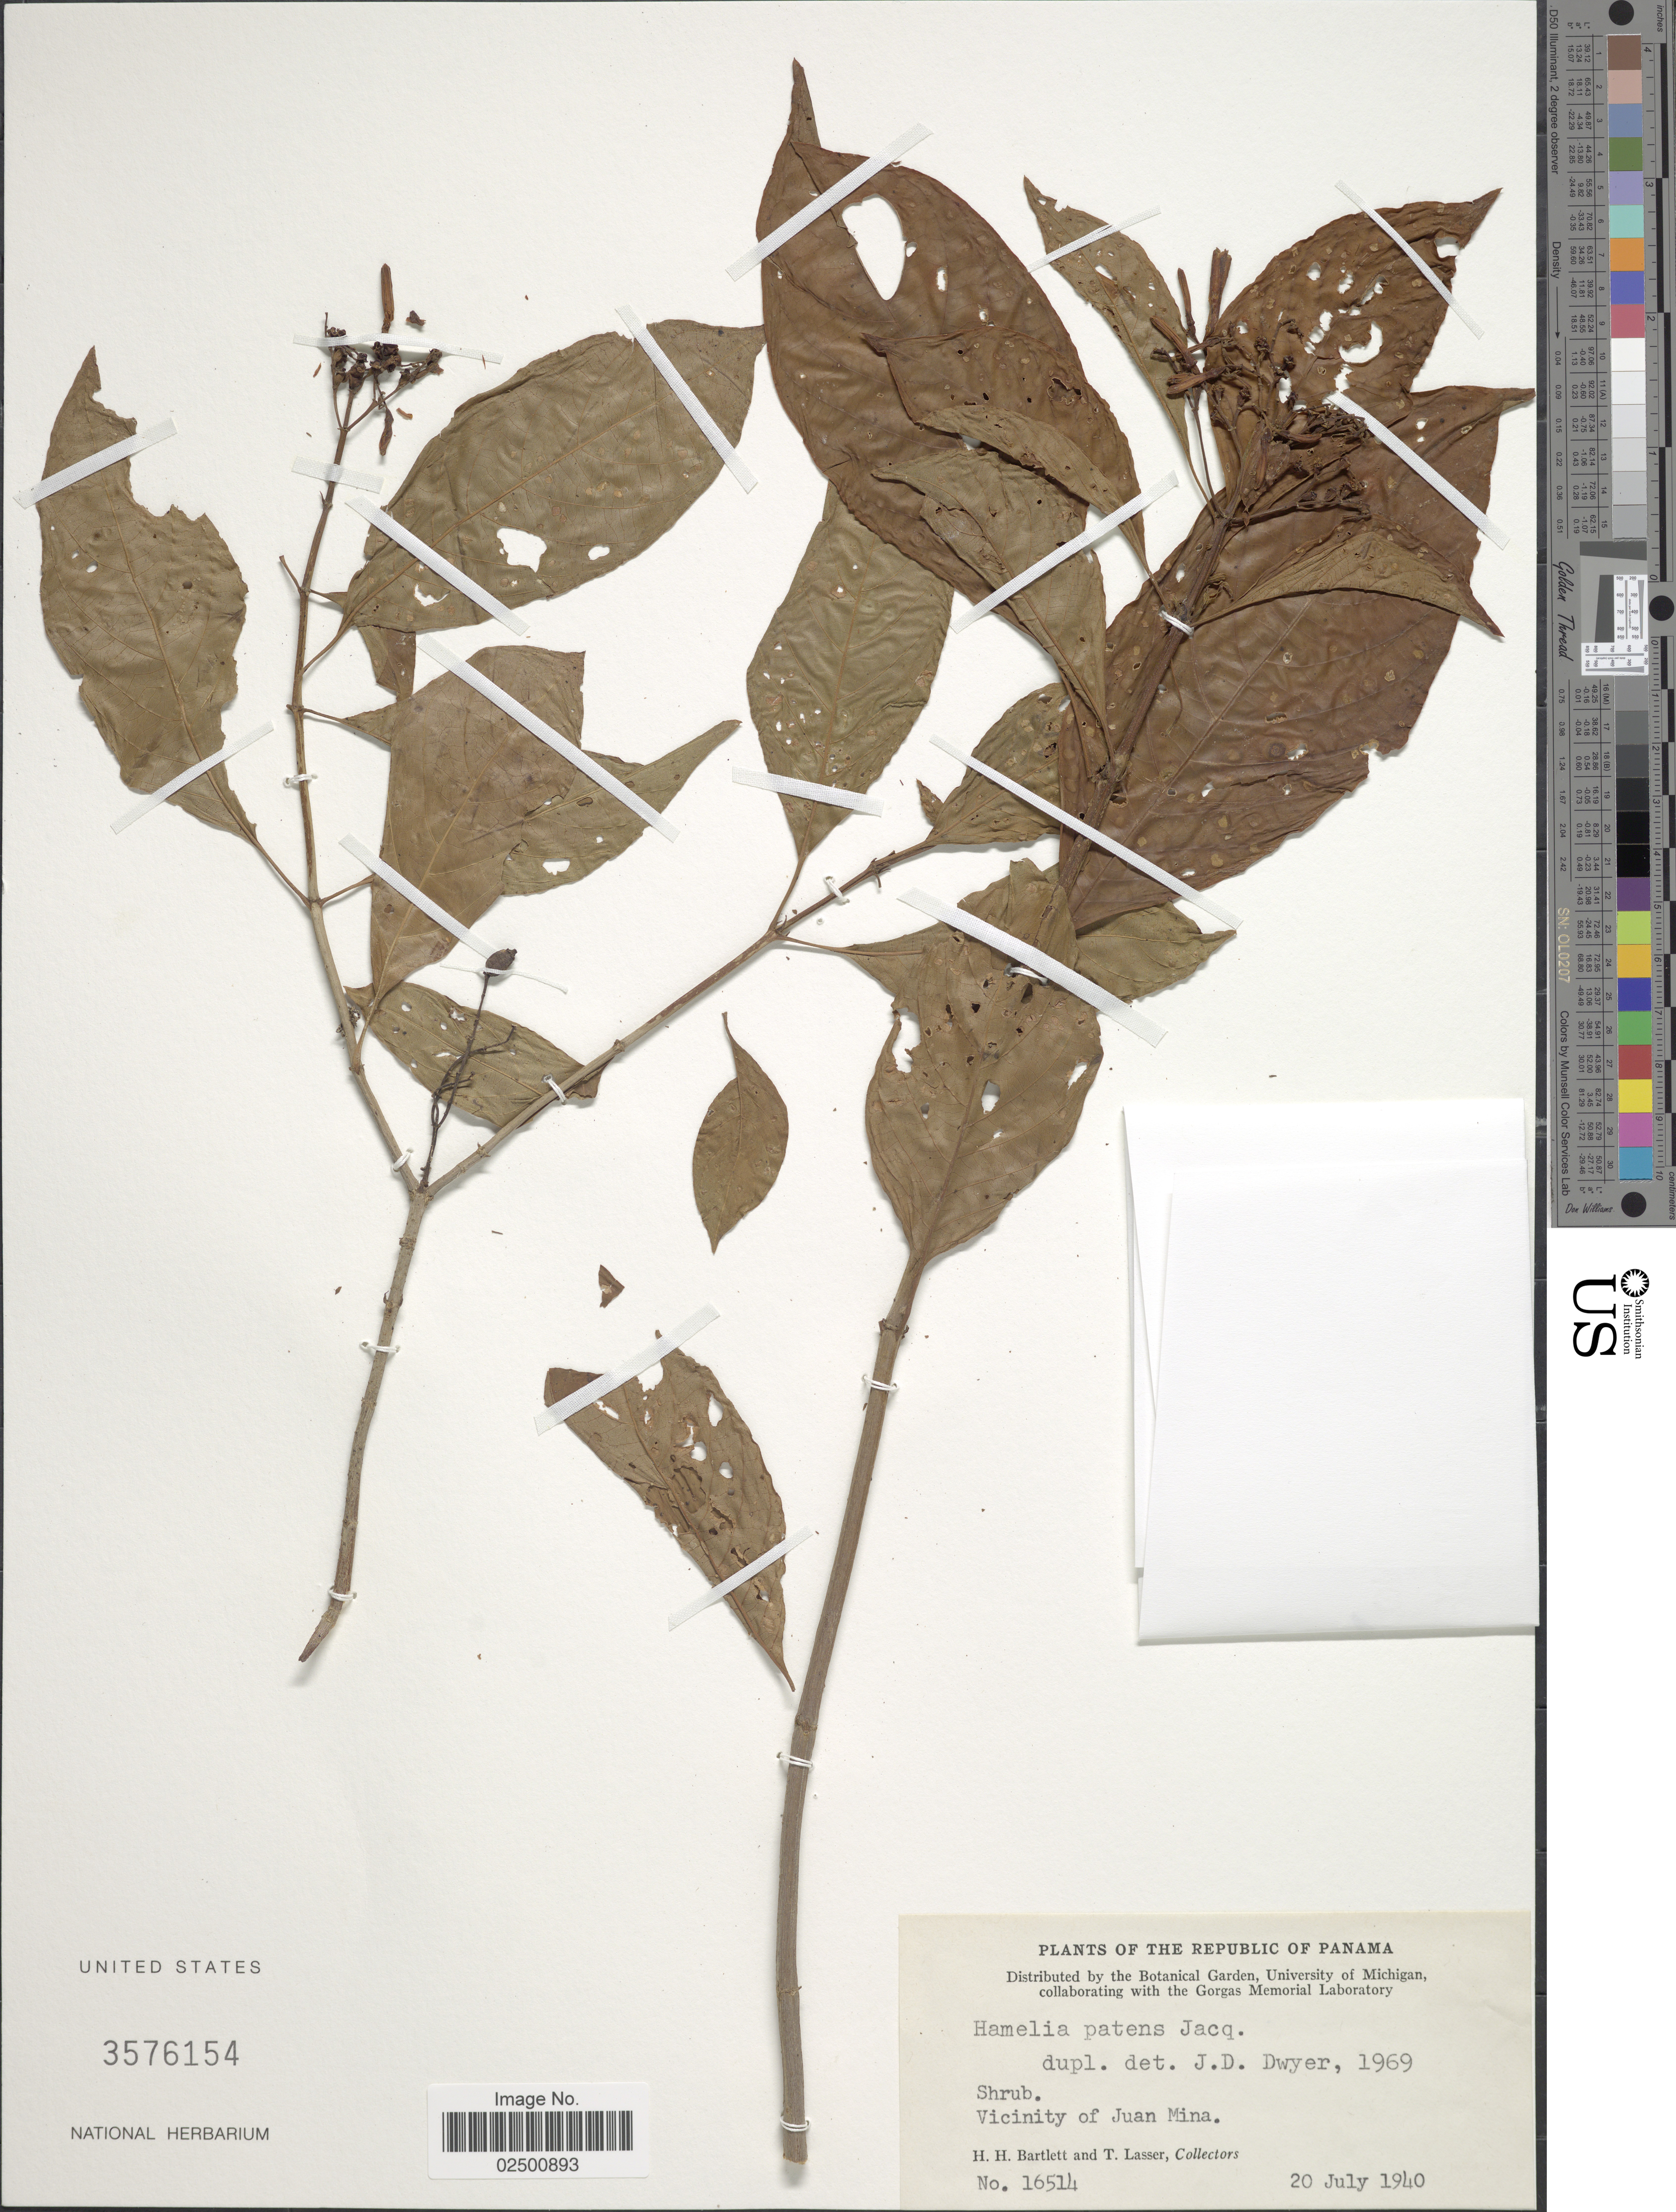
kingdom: Plantae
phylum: Tracheophyta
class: Magnoliopsida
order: Gentianales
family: Rubiaceae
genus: Hamelia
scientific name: Hamelia patens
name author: Jacq.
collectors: H. H. Bartlett & T. Lasser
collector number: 16514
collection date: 1940-07-20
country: Panama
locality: Republic of Panama. Vicinity of Juan Mina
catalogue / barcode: US 3576154